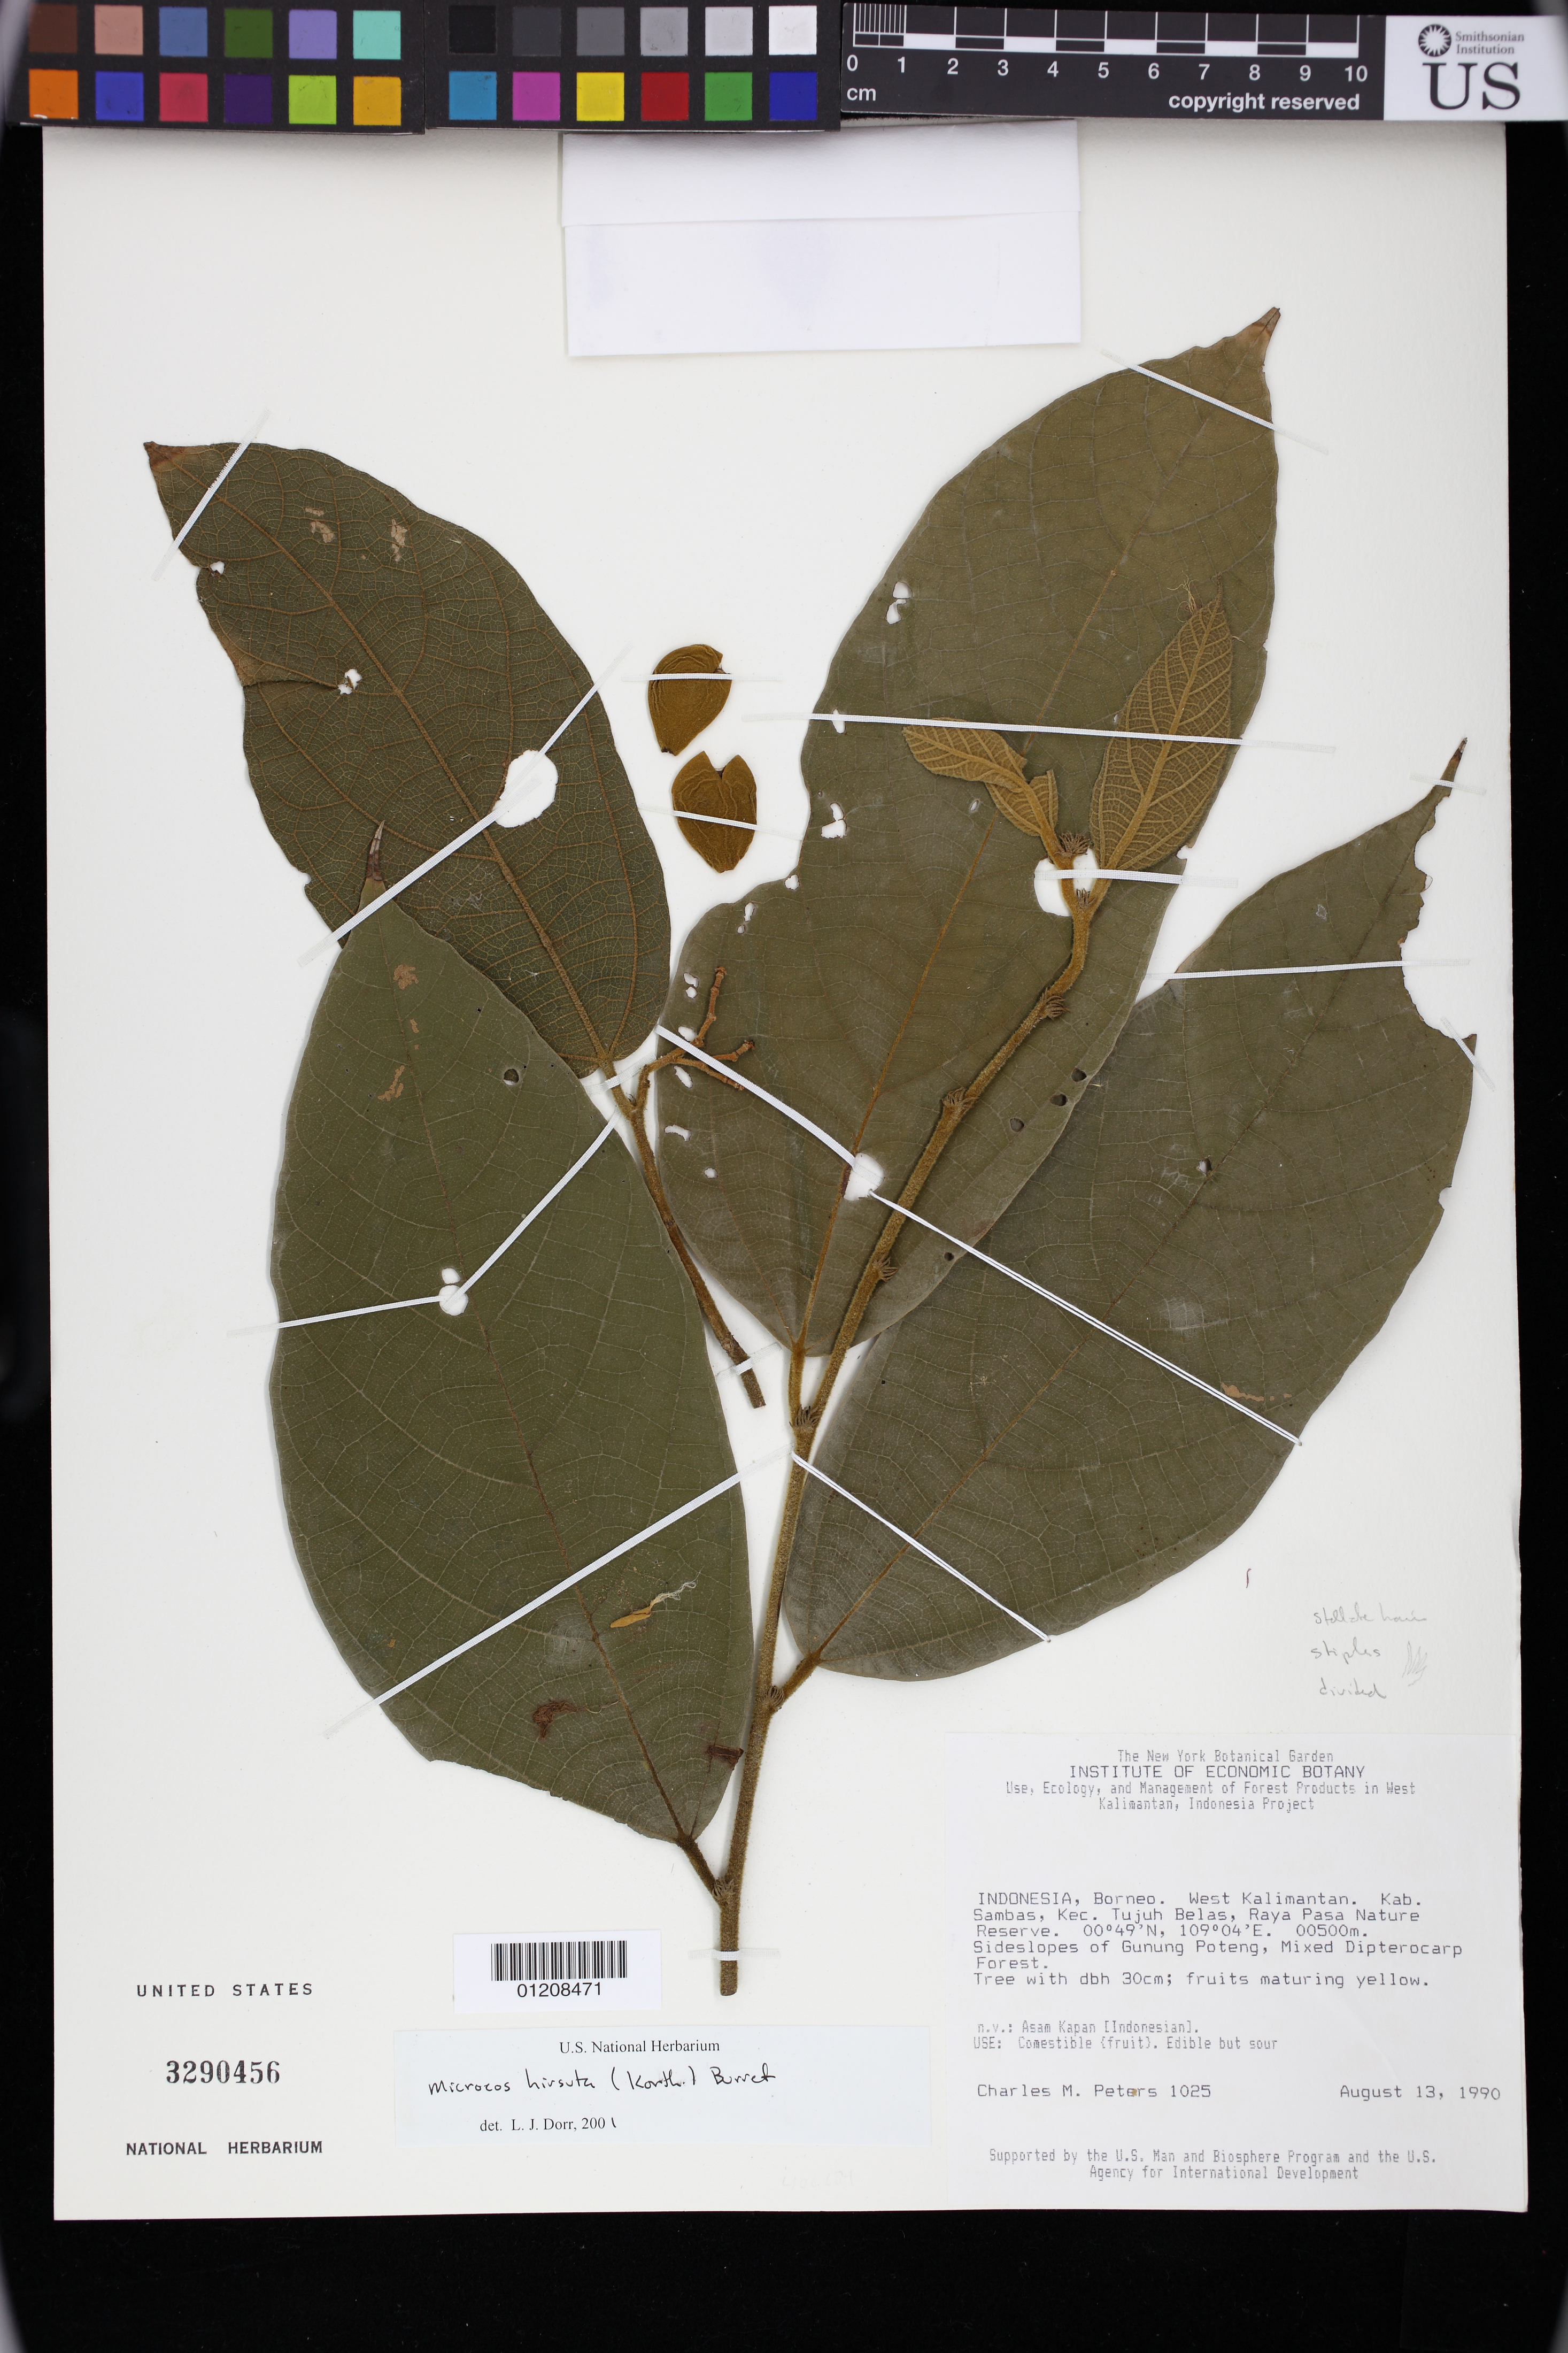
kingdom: Plantae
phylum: Tracheophyta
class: Magnoliopsida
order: Malvales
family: Malvaceae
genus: Microcos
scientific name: Microcos hirsuta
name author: (Korth.) Burret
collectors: C. Peters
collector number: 1025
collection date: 1990-08-13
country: Indonesia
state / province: Kalimantan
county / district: Kalimantan Barat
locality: Indonesia, Borneo. West Kalimantan. Kab. Sambras, Kec. Tujuh Belas, Raya Pasa Nature Reserve. Sideslopes of Gunung Poteng, Mixed Dipterocarp Forest.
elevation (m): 500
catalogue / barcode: US 3290456